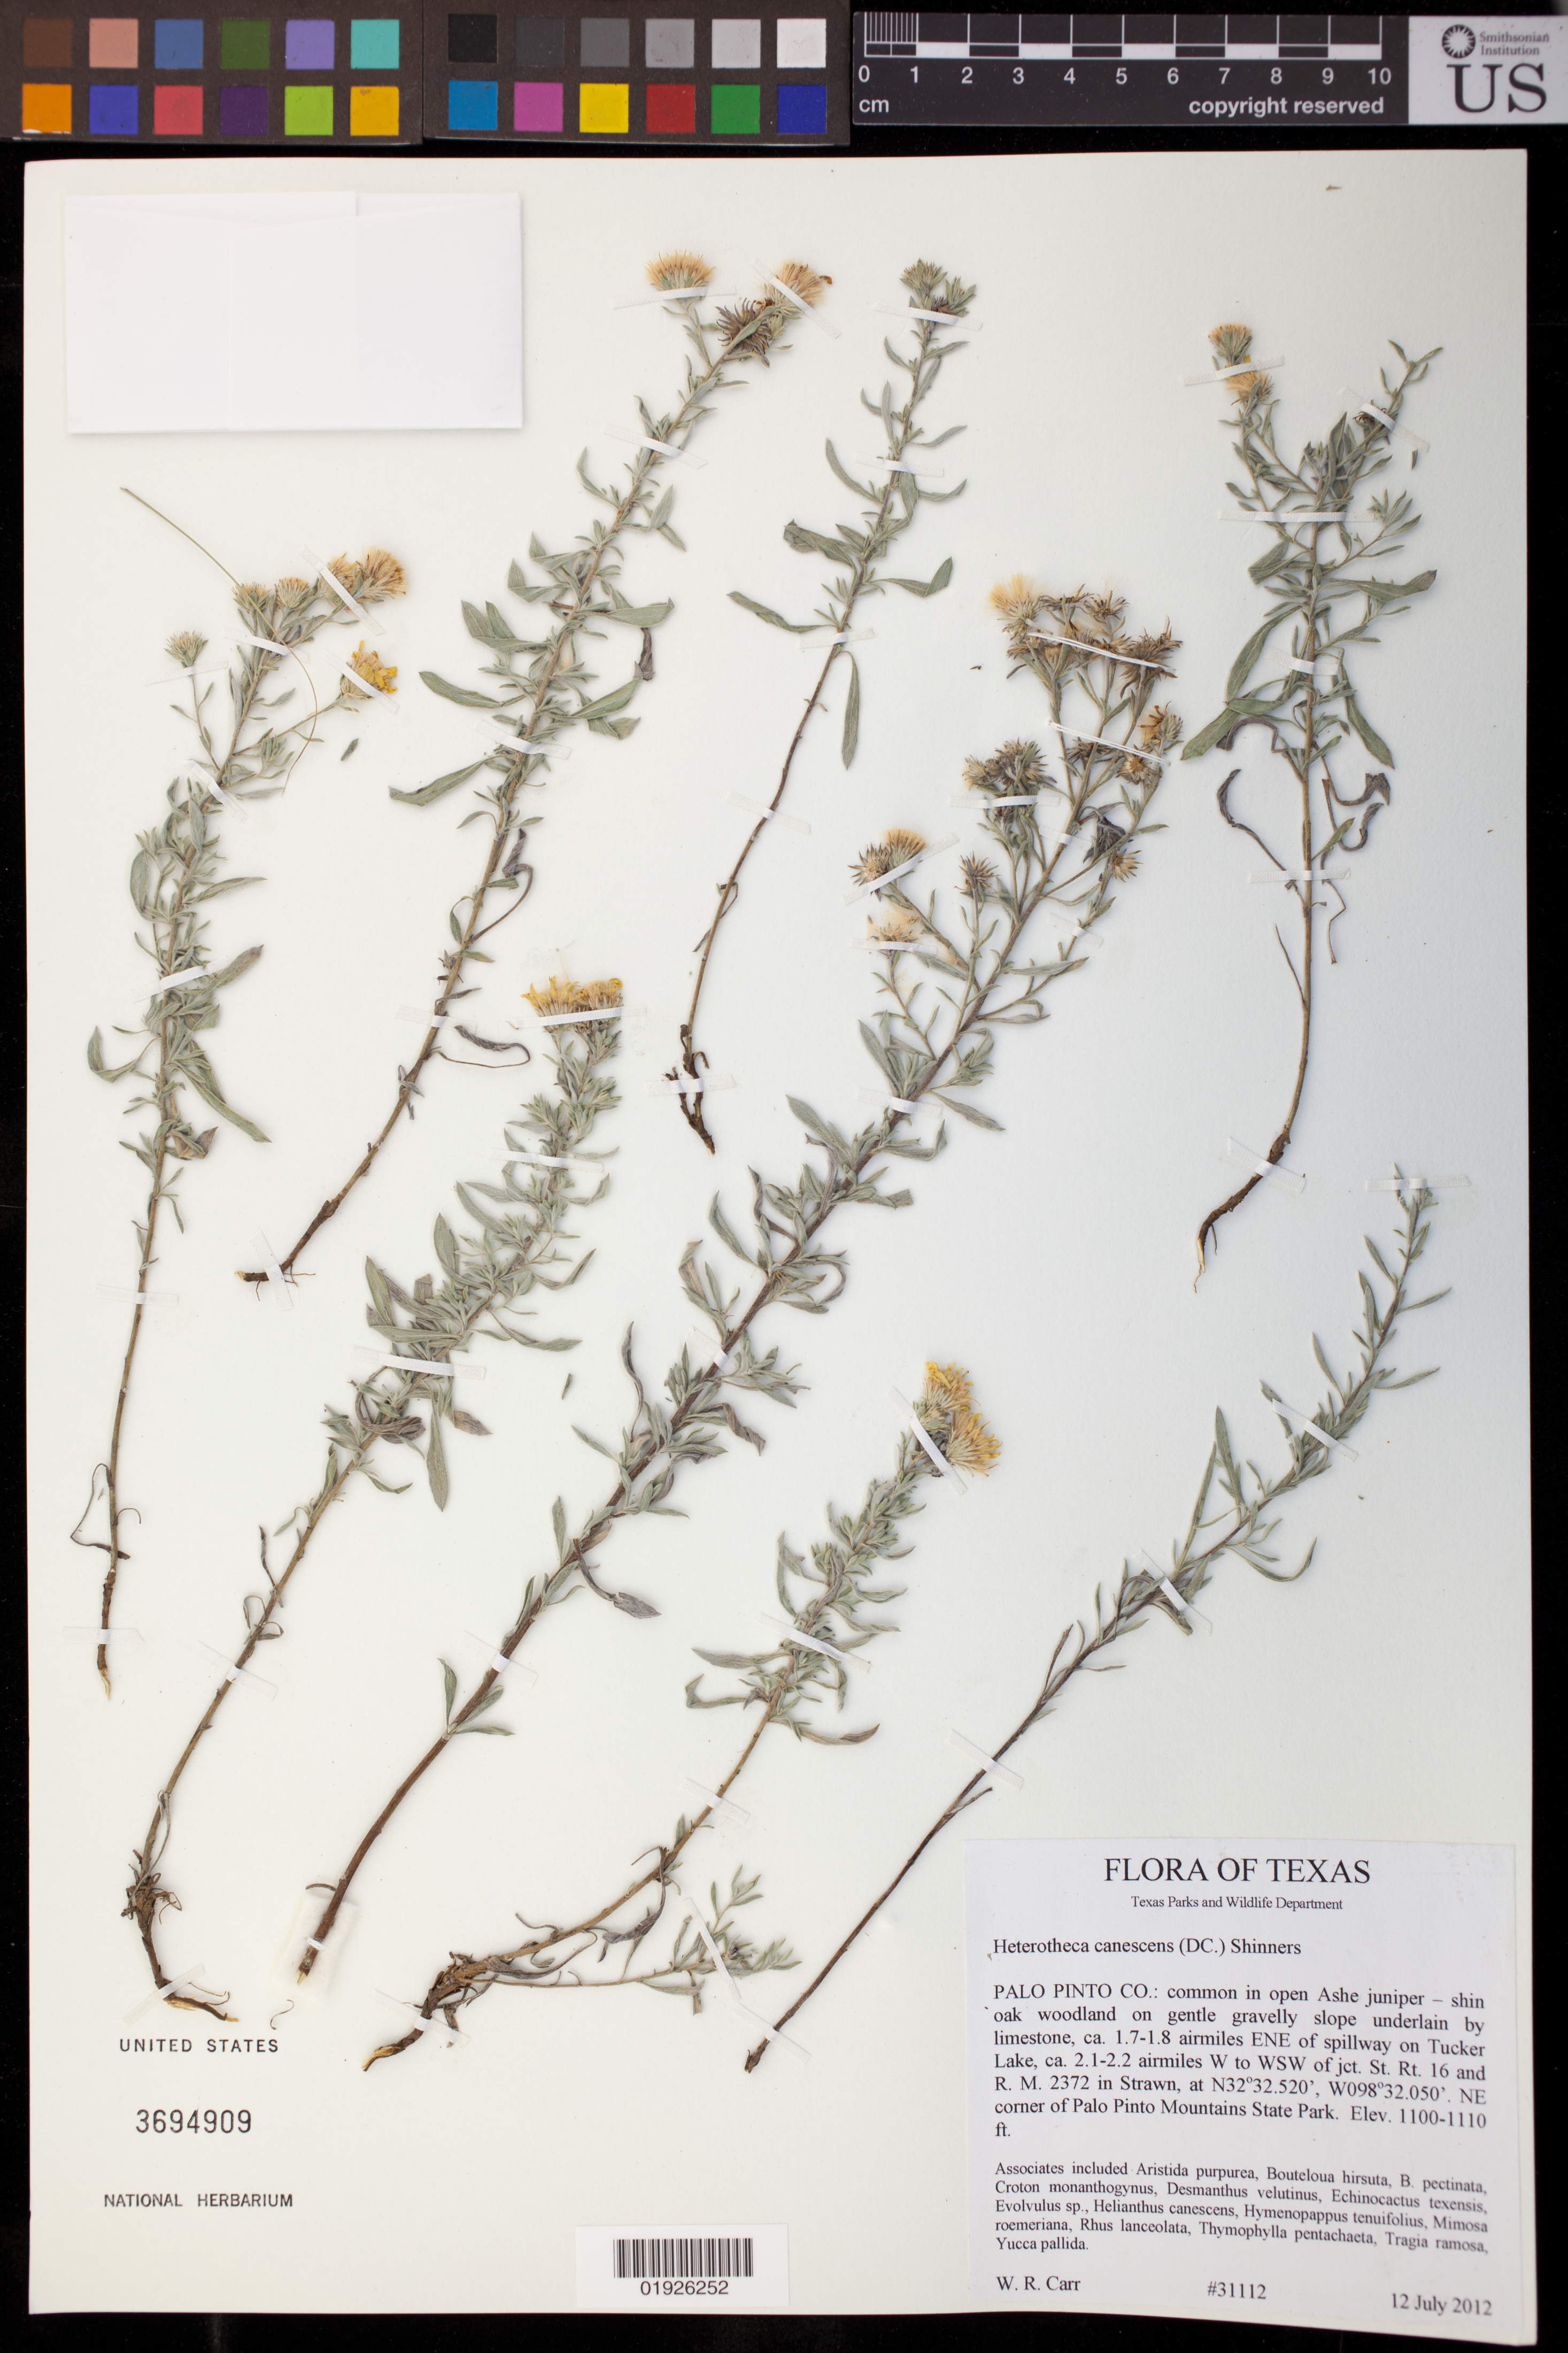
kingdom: Plantae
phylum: Tracheophyta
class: Magnoliopsida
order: Asterales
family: Asteraceae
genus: Heterotheca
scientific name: Heterotheca canescens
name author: (DC.) Shinners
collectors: W. Carr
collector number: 31112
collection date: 2012-07-12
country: United States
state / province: Texas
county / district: Palo Pinto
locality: Ca. 1.7 - 1.8 airmiles ENE of spillway on Tucker Lake, ca. 2.1 - 2.2 airmiles W to WSW of jct. St. Rt. 16 and R. M. 2372 in Strawn. NE corner of Palo Pinto Mountains State Park.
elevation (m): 335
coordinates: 32 32.520 N, 098 32.050 W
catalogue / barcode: US 3694909